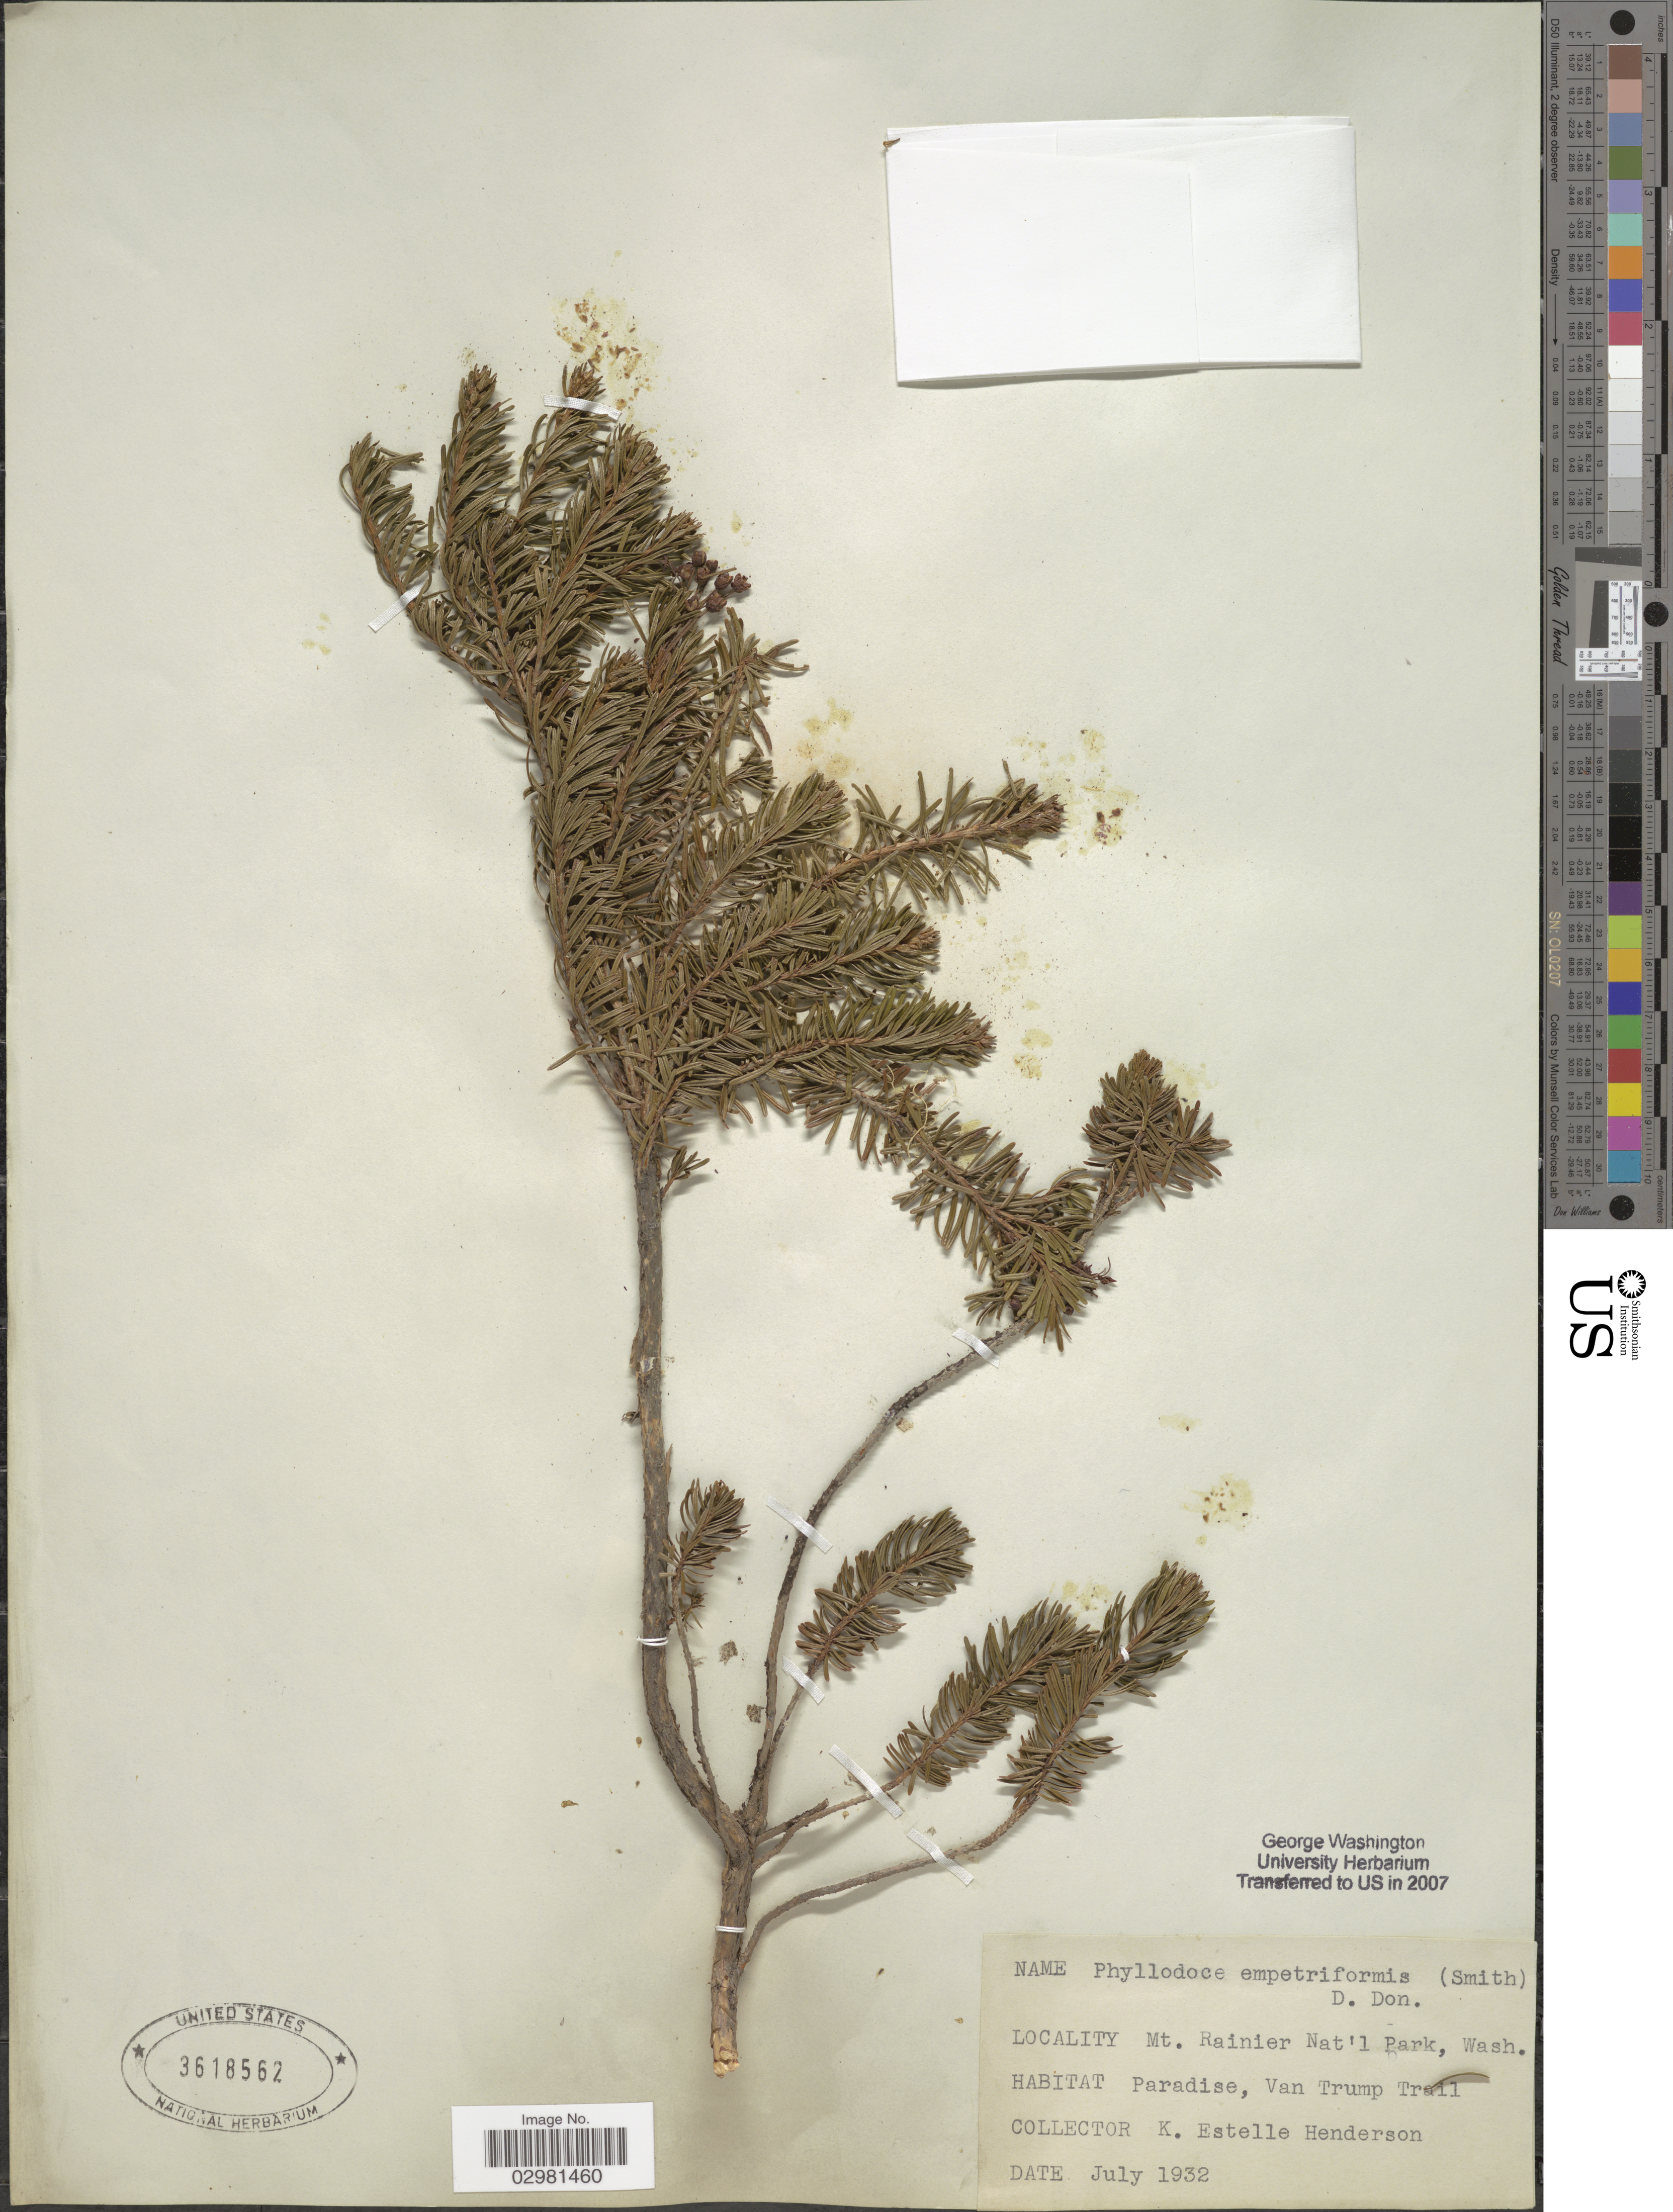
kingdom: Plantae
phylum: Tracheophyta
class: Magnoliopsida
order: Ericales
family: Ericaceae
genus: Phyllodoce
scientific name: Phyllodoce empetiformis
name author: (Small) D. Don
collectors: K. Henderson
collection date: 1932-07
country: United States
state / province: Washington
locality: Mt. Rainier Nat'l park, Wash., Paradis, Van Trump Trail.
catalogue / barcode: US 3618562